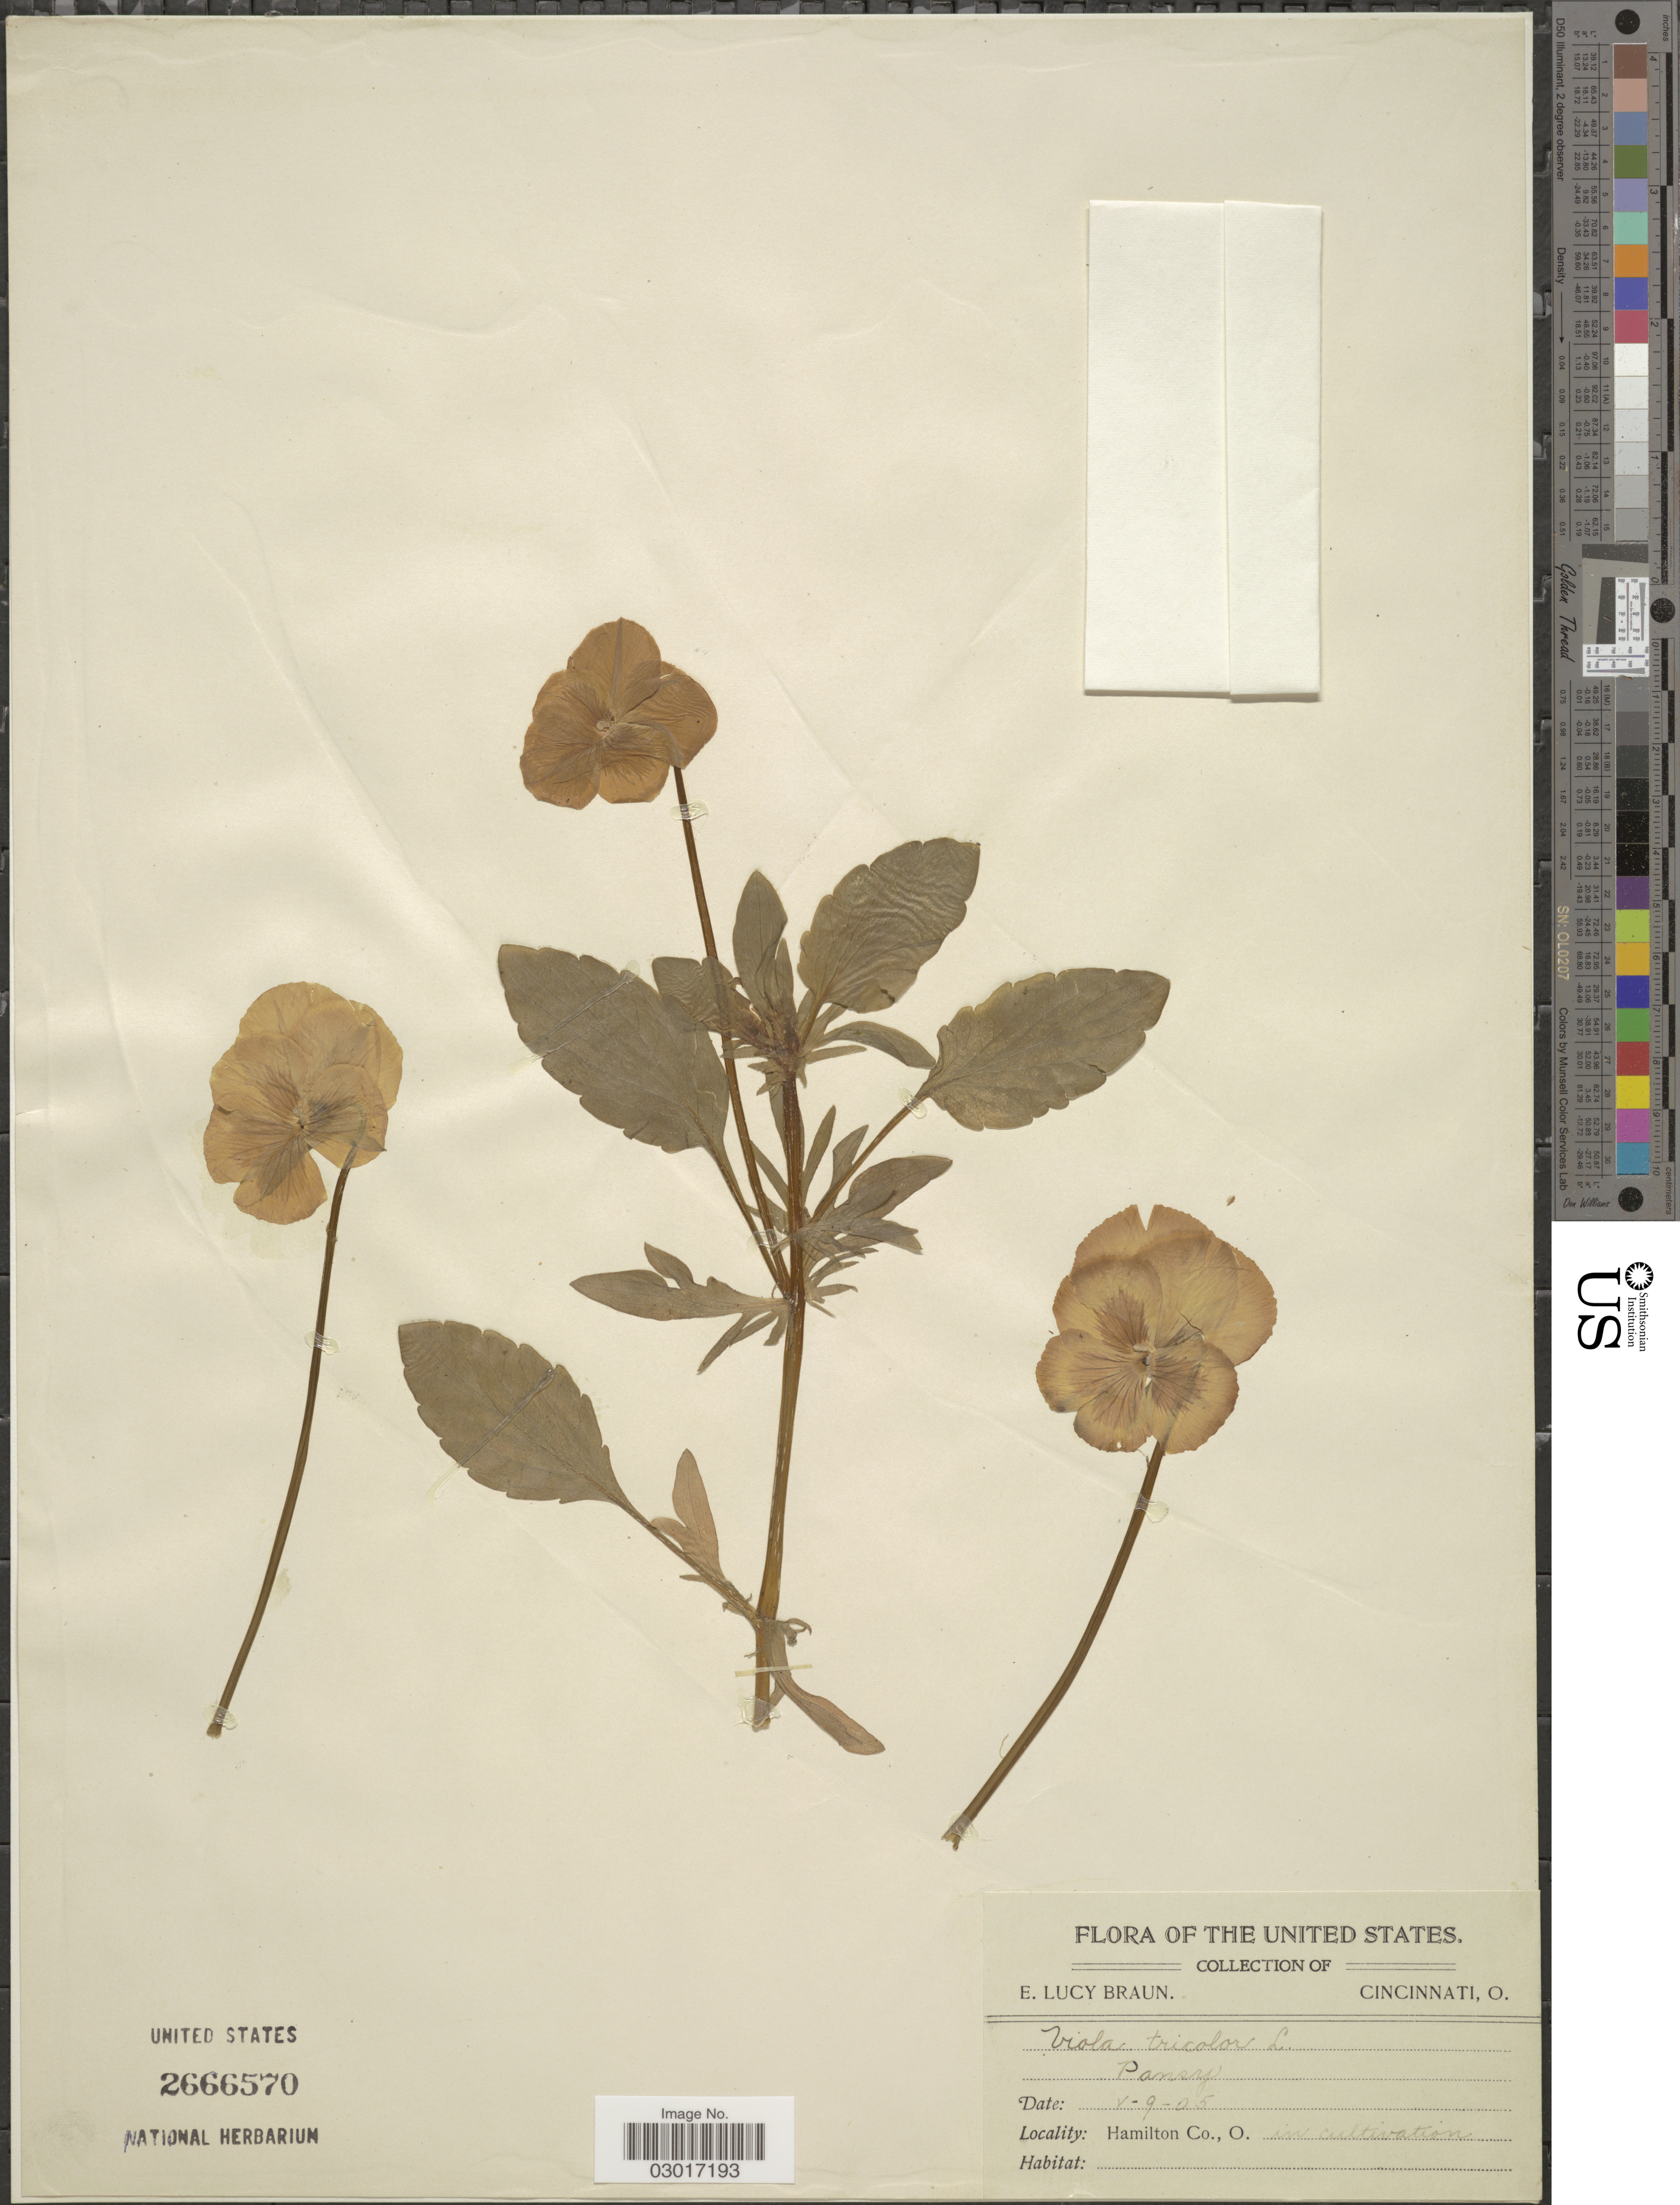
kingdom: Plantae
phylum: Tracheophyta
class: Magnoliopsida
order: Malpighiales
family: Violaceae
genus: Viola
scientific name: Viola tricolor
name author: L.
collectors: E. L. Braun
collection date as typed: Transcribed d/m/y: 9/5/5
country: United States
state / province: Ohio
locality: Hamilton Co., O.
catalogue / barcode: US 2666570